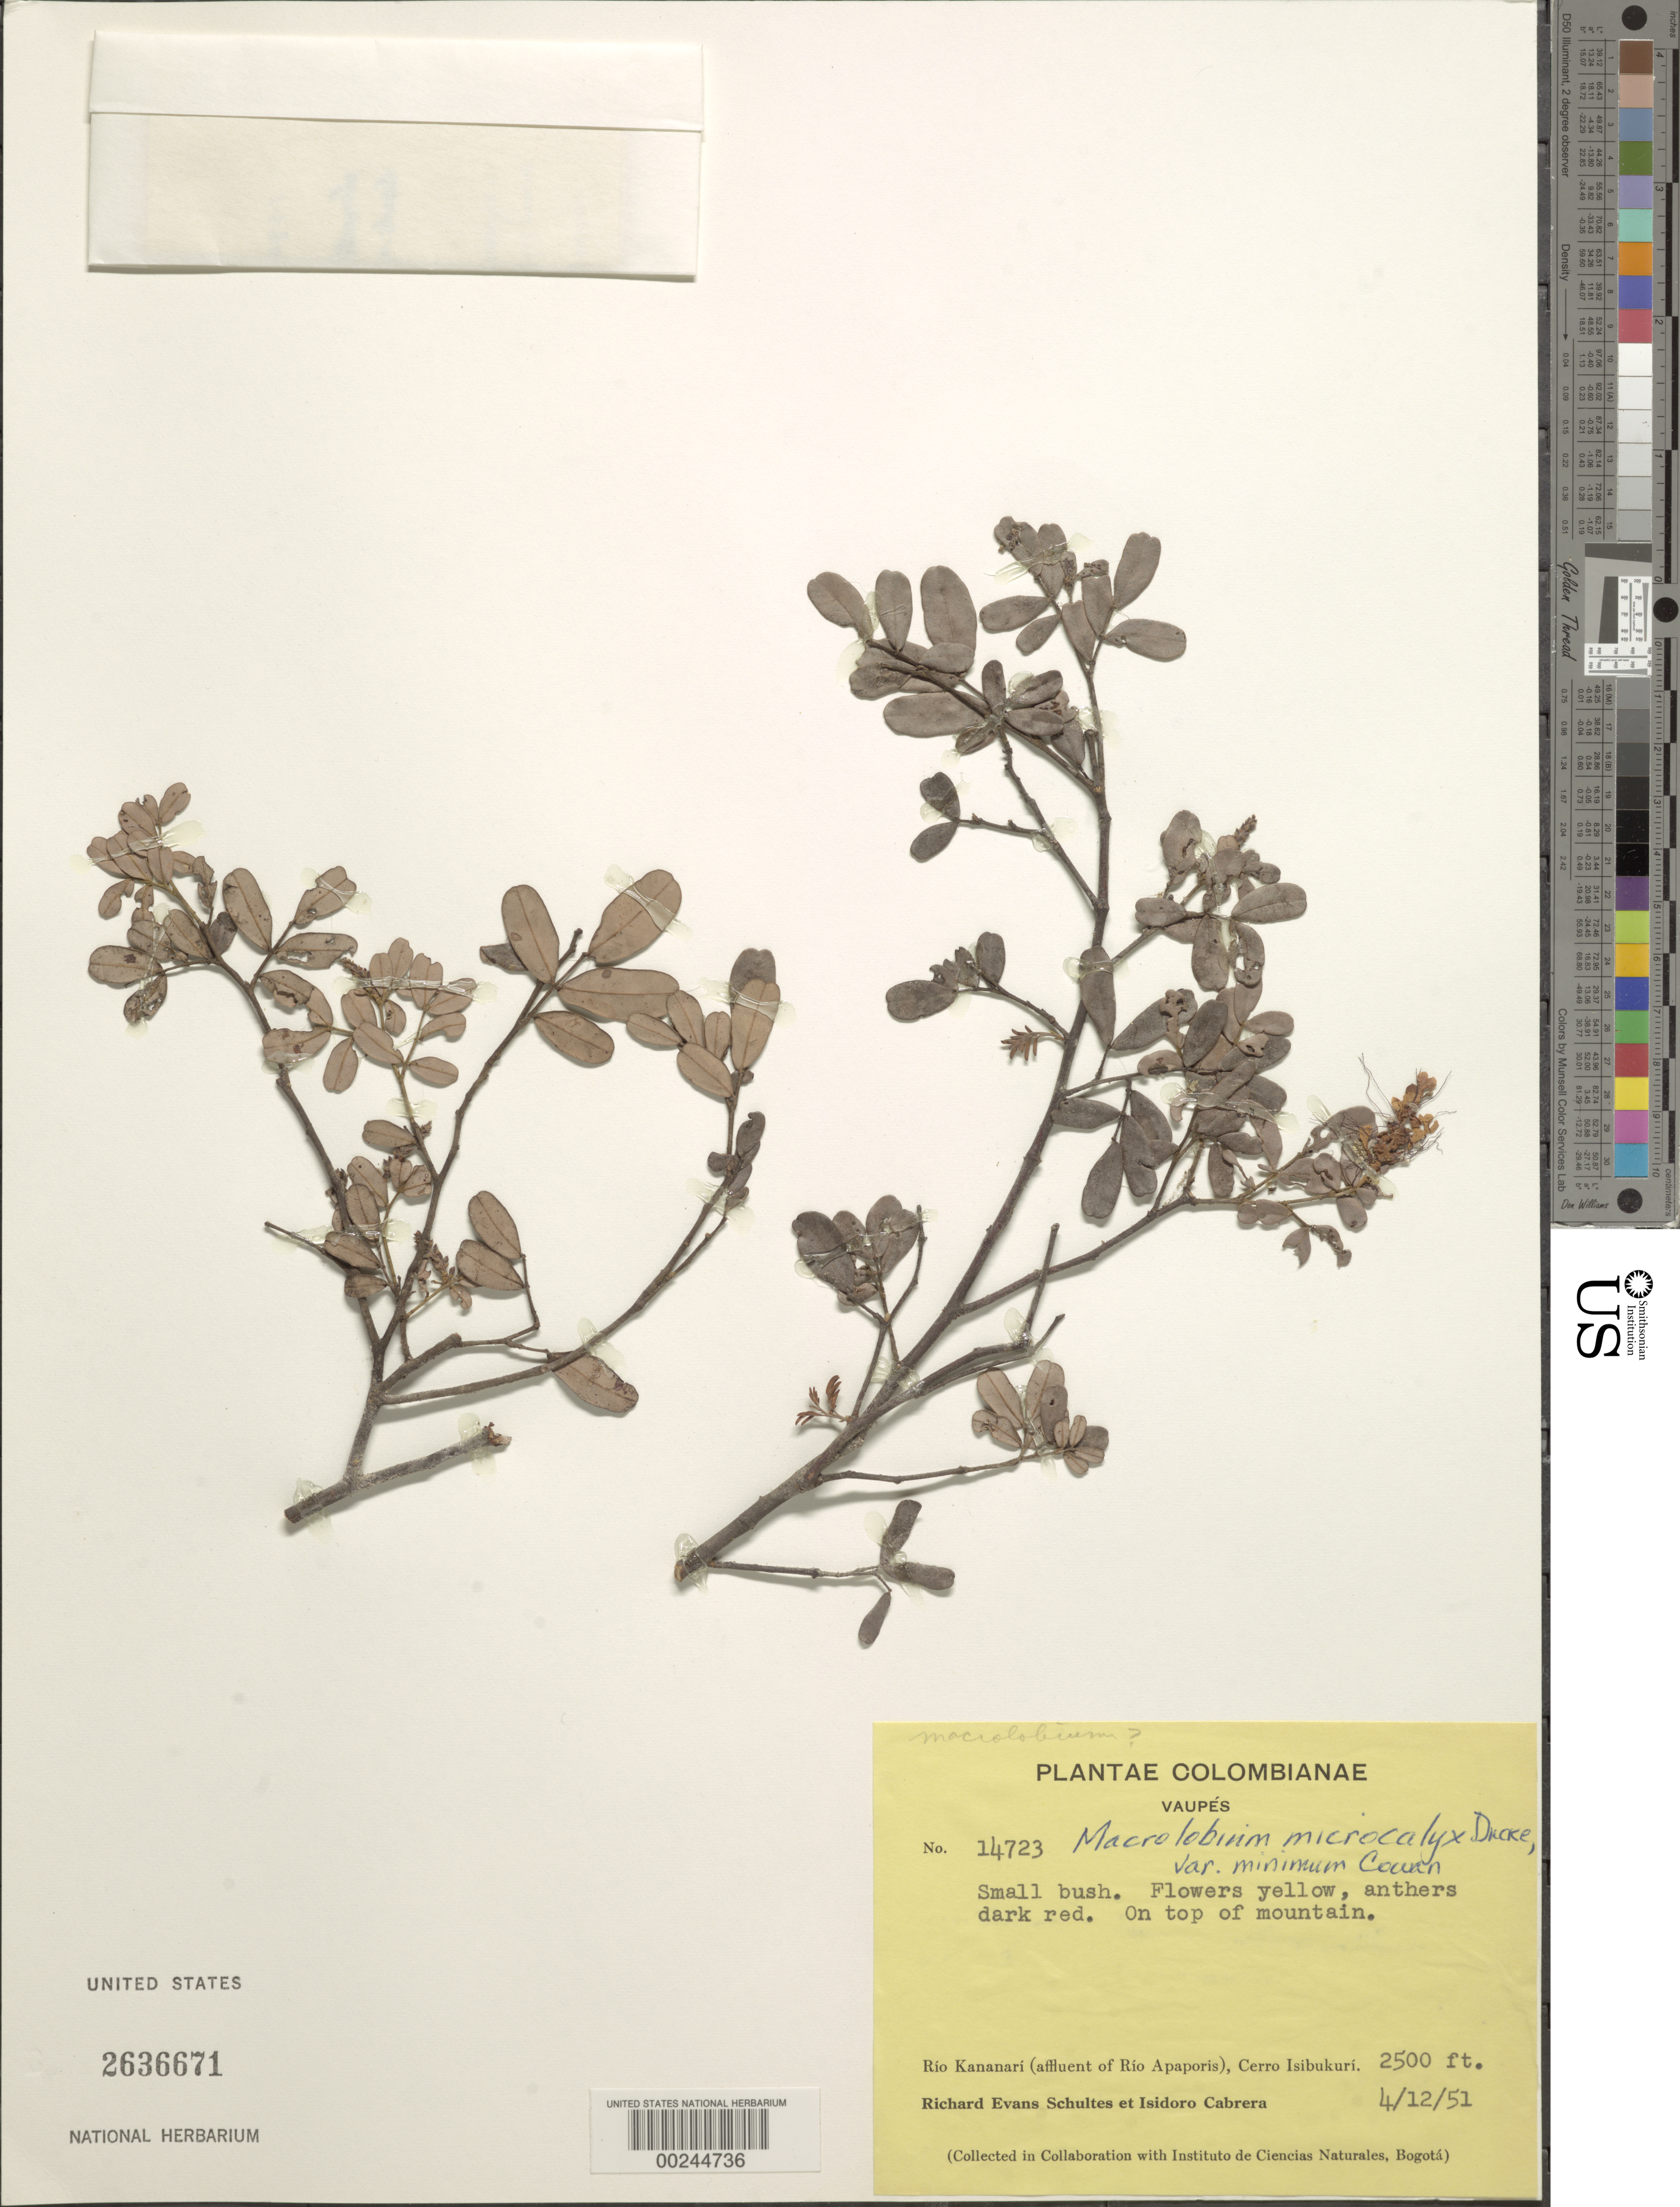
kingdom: Plantae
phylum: Tracheophyta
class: Magnoliopsida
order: Fabales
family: Fabaceae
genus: Macrolobium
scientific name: Macrolobium microcalyx var. minimum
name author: R.S. Cowan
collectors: R. E. Schultes & I. Cabrera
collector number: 14723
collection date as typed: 04 Dec 1951 or 12 Apr 1951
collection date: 1951-04-12 or 1951-12-04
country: Colombia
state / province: Vaupés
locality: Rio Kananari (affluent of Rio Apaporis), Cerro Isibukuri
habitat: On top of mountain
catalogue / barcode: US 2636671